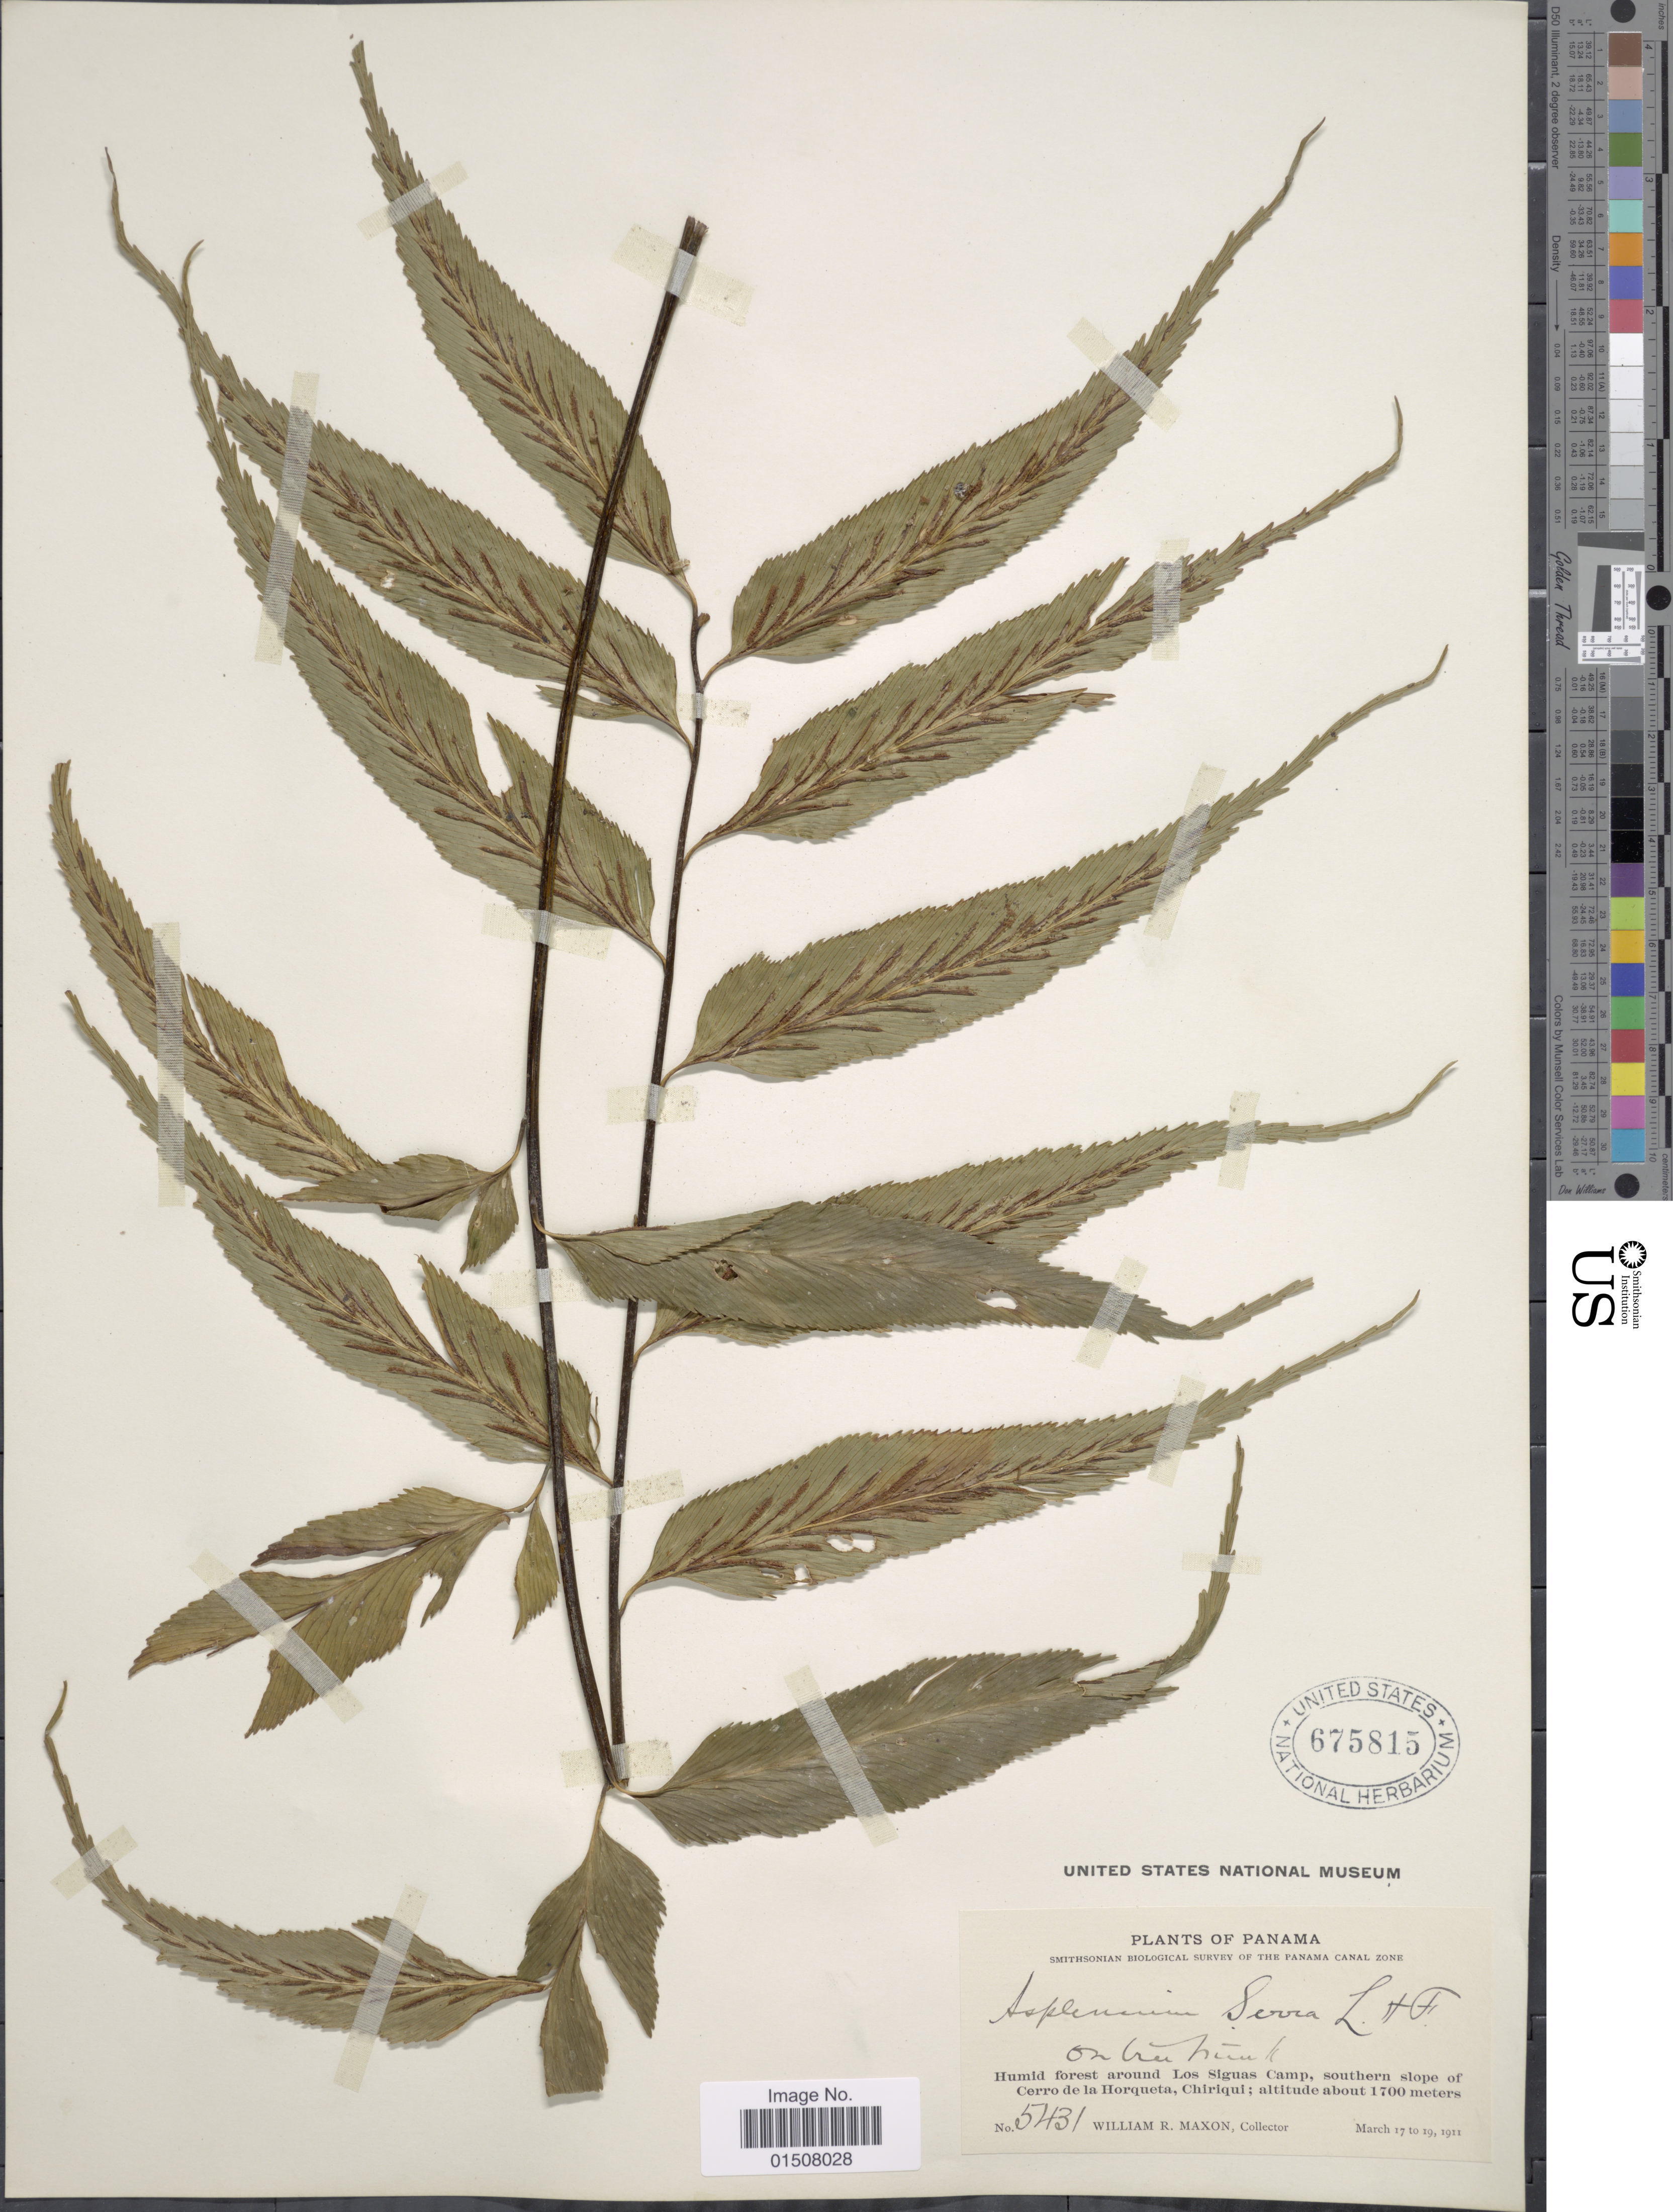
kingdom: Plantae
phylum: Tracheophyta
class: Polypodiopsida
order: Polypodiales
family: Aspleniaceae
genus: Asplenium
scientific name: Asplenium serra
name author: Langsd. & Fisch.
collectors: W. R. Maxon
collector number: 5431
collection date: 1911-03-17/1911-03-19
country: Panama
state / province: Chiriqui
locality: Humid forest around Los Siguas Camp, southern slope of Cerro de la Horqueta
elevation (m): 1700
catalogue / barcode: US 675815